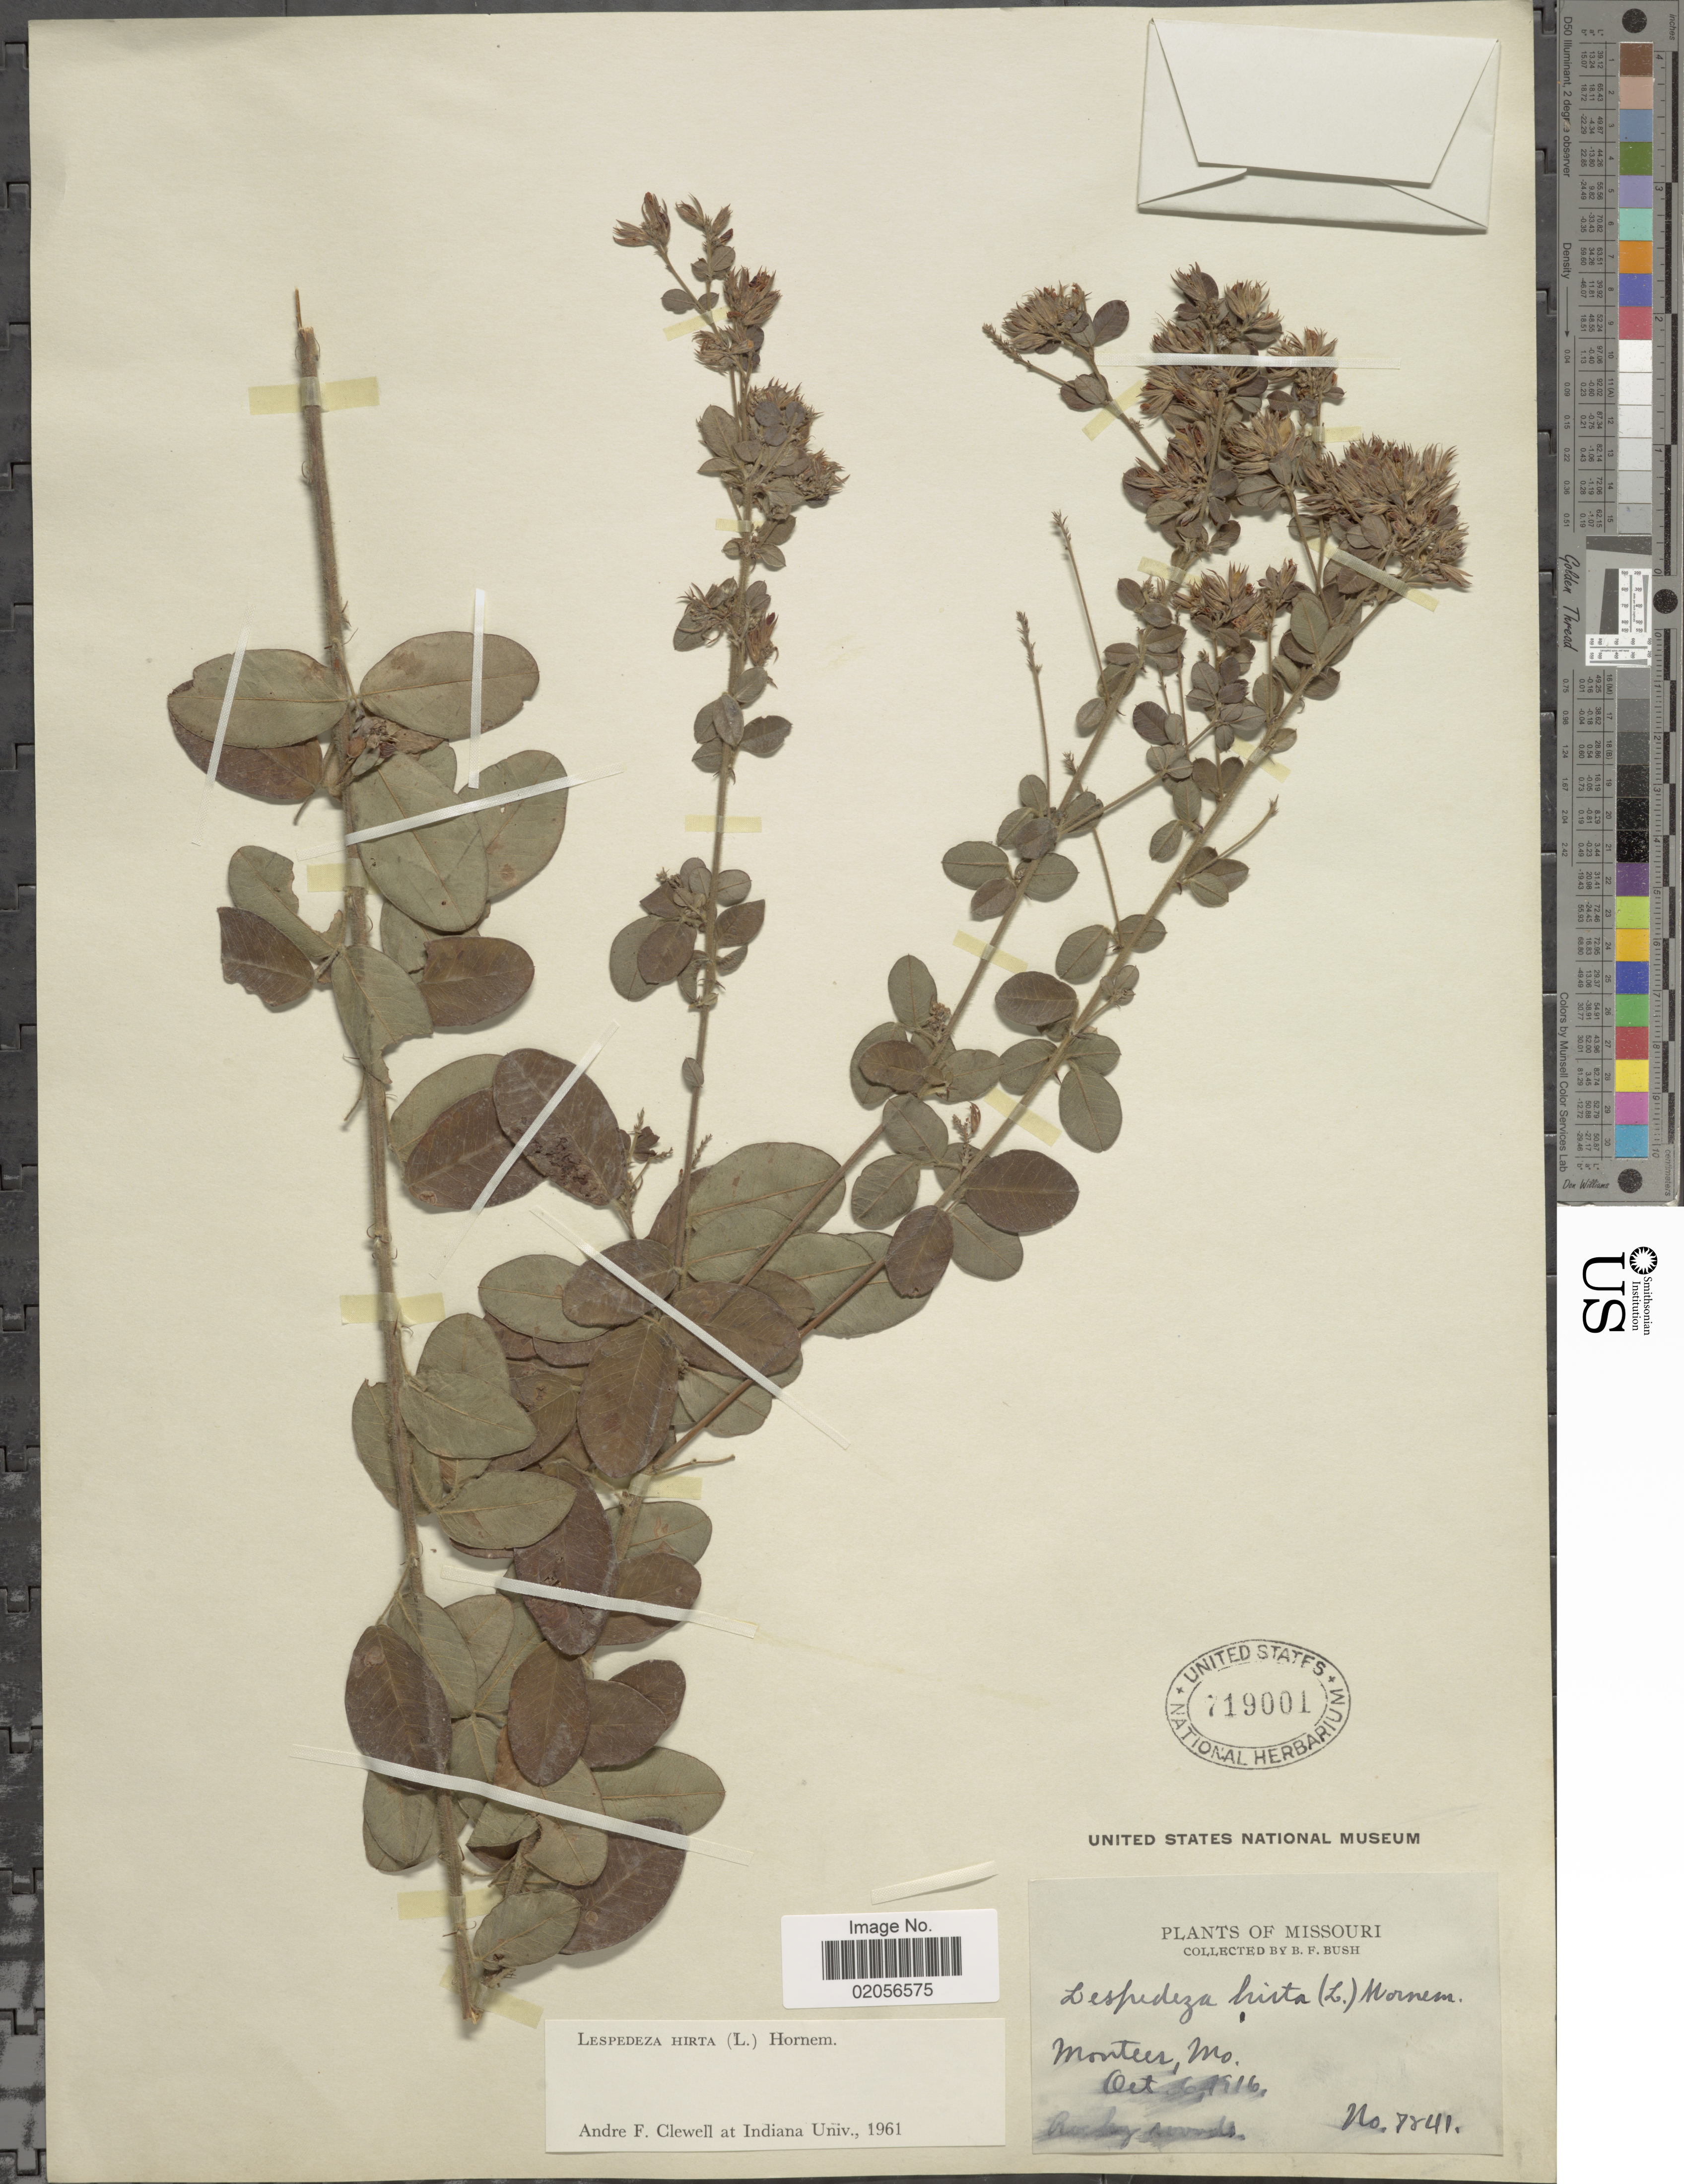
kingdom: Plantae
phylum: Tracheophyta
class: Magnoliopsida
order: Fabales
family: Fabaceae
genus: Lespedeza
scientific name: Lespedeza hirta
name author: (L.) Hornem.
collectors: B. F. Bush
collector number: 7841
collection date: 1916-10-06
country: United States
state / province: Missouri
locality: Monteer, Rocky woods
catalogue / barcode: US 719001